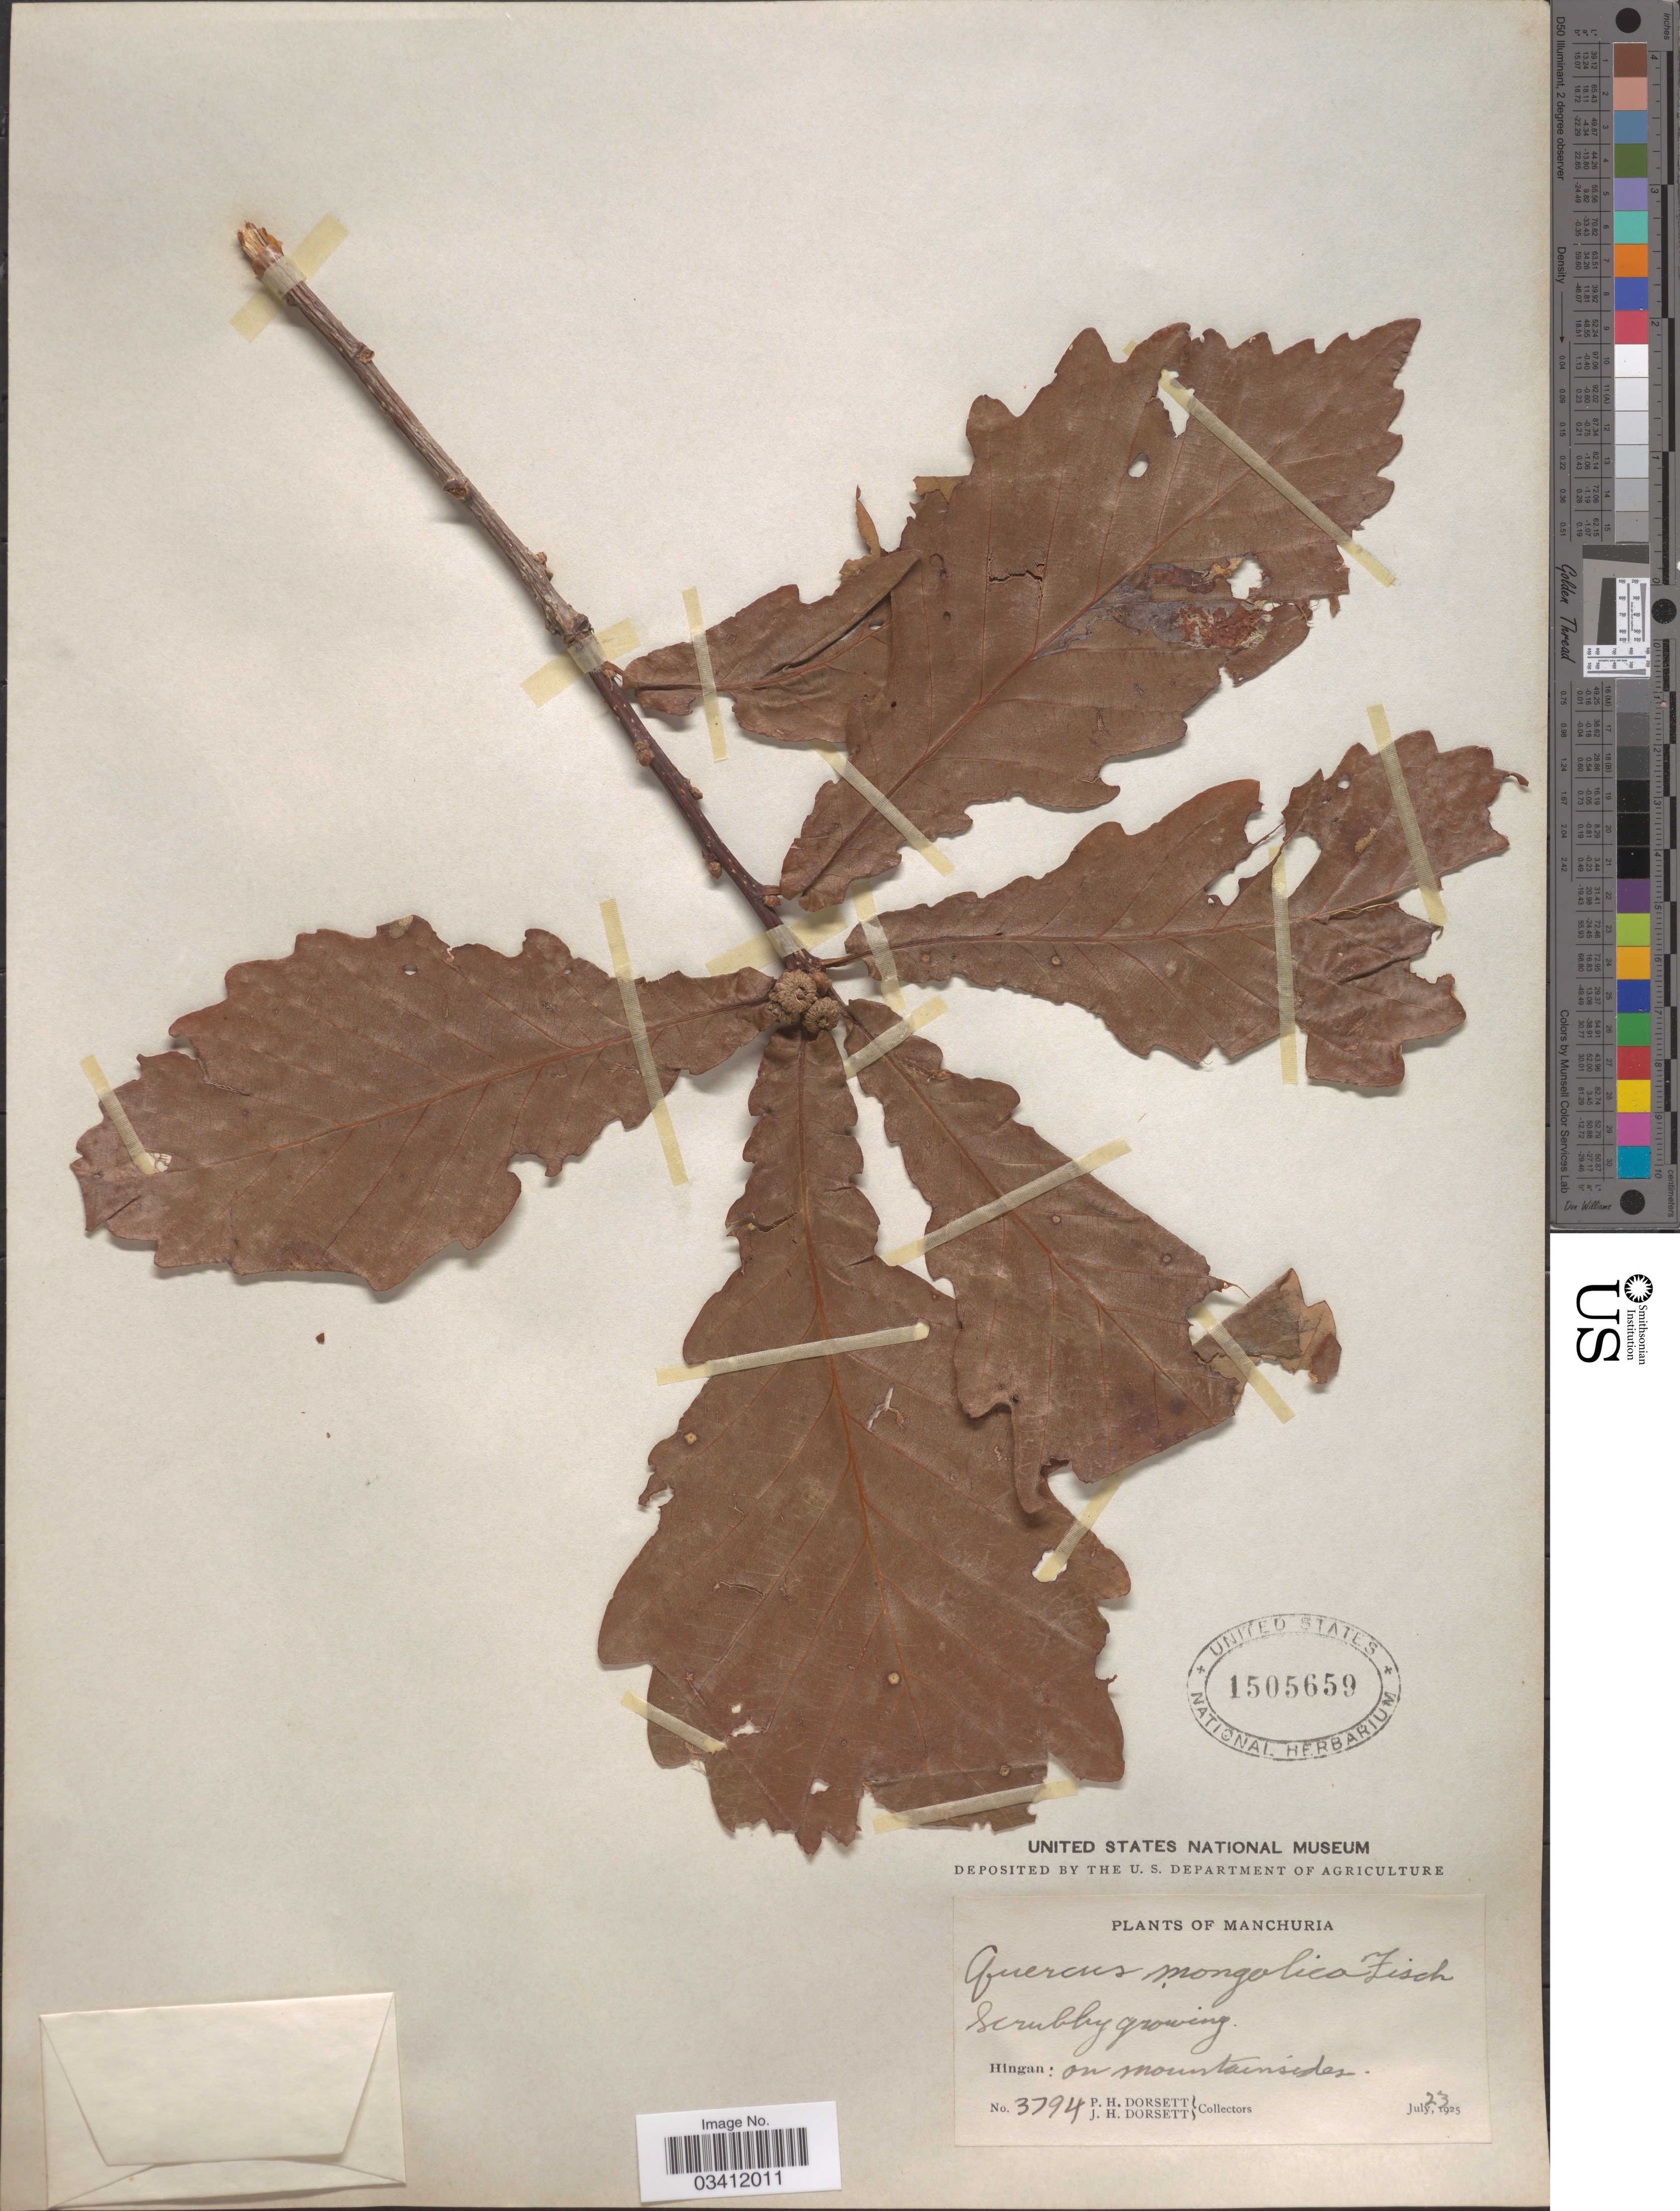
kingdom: Plantae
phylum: Tracheophyta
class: Magnoliopsida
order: Fagales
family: Fagaceae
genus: Quercus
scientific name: Quercus mongolica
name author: Fisch. ex Ledeb.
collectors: P. H. Dorsett & J. Dorsett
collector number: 3794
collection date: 1925-07-23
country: China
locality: Manchuria. Hingan: on mountainsides.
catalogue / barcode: US 1505659